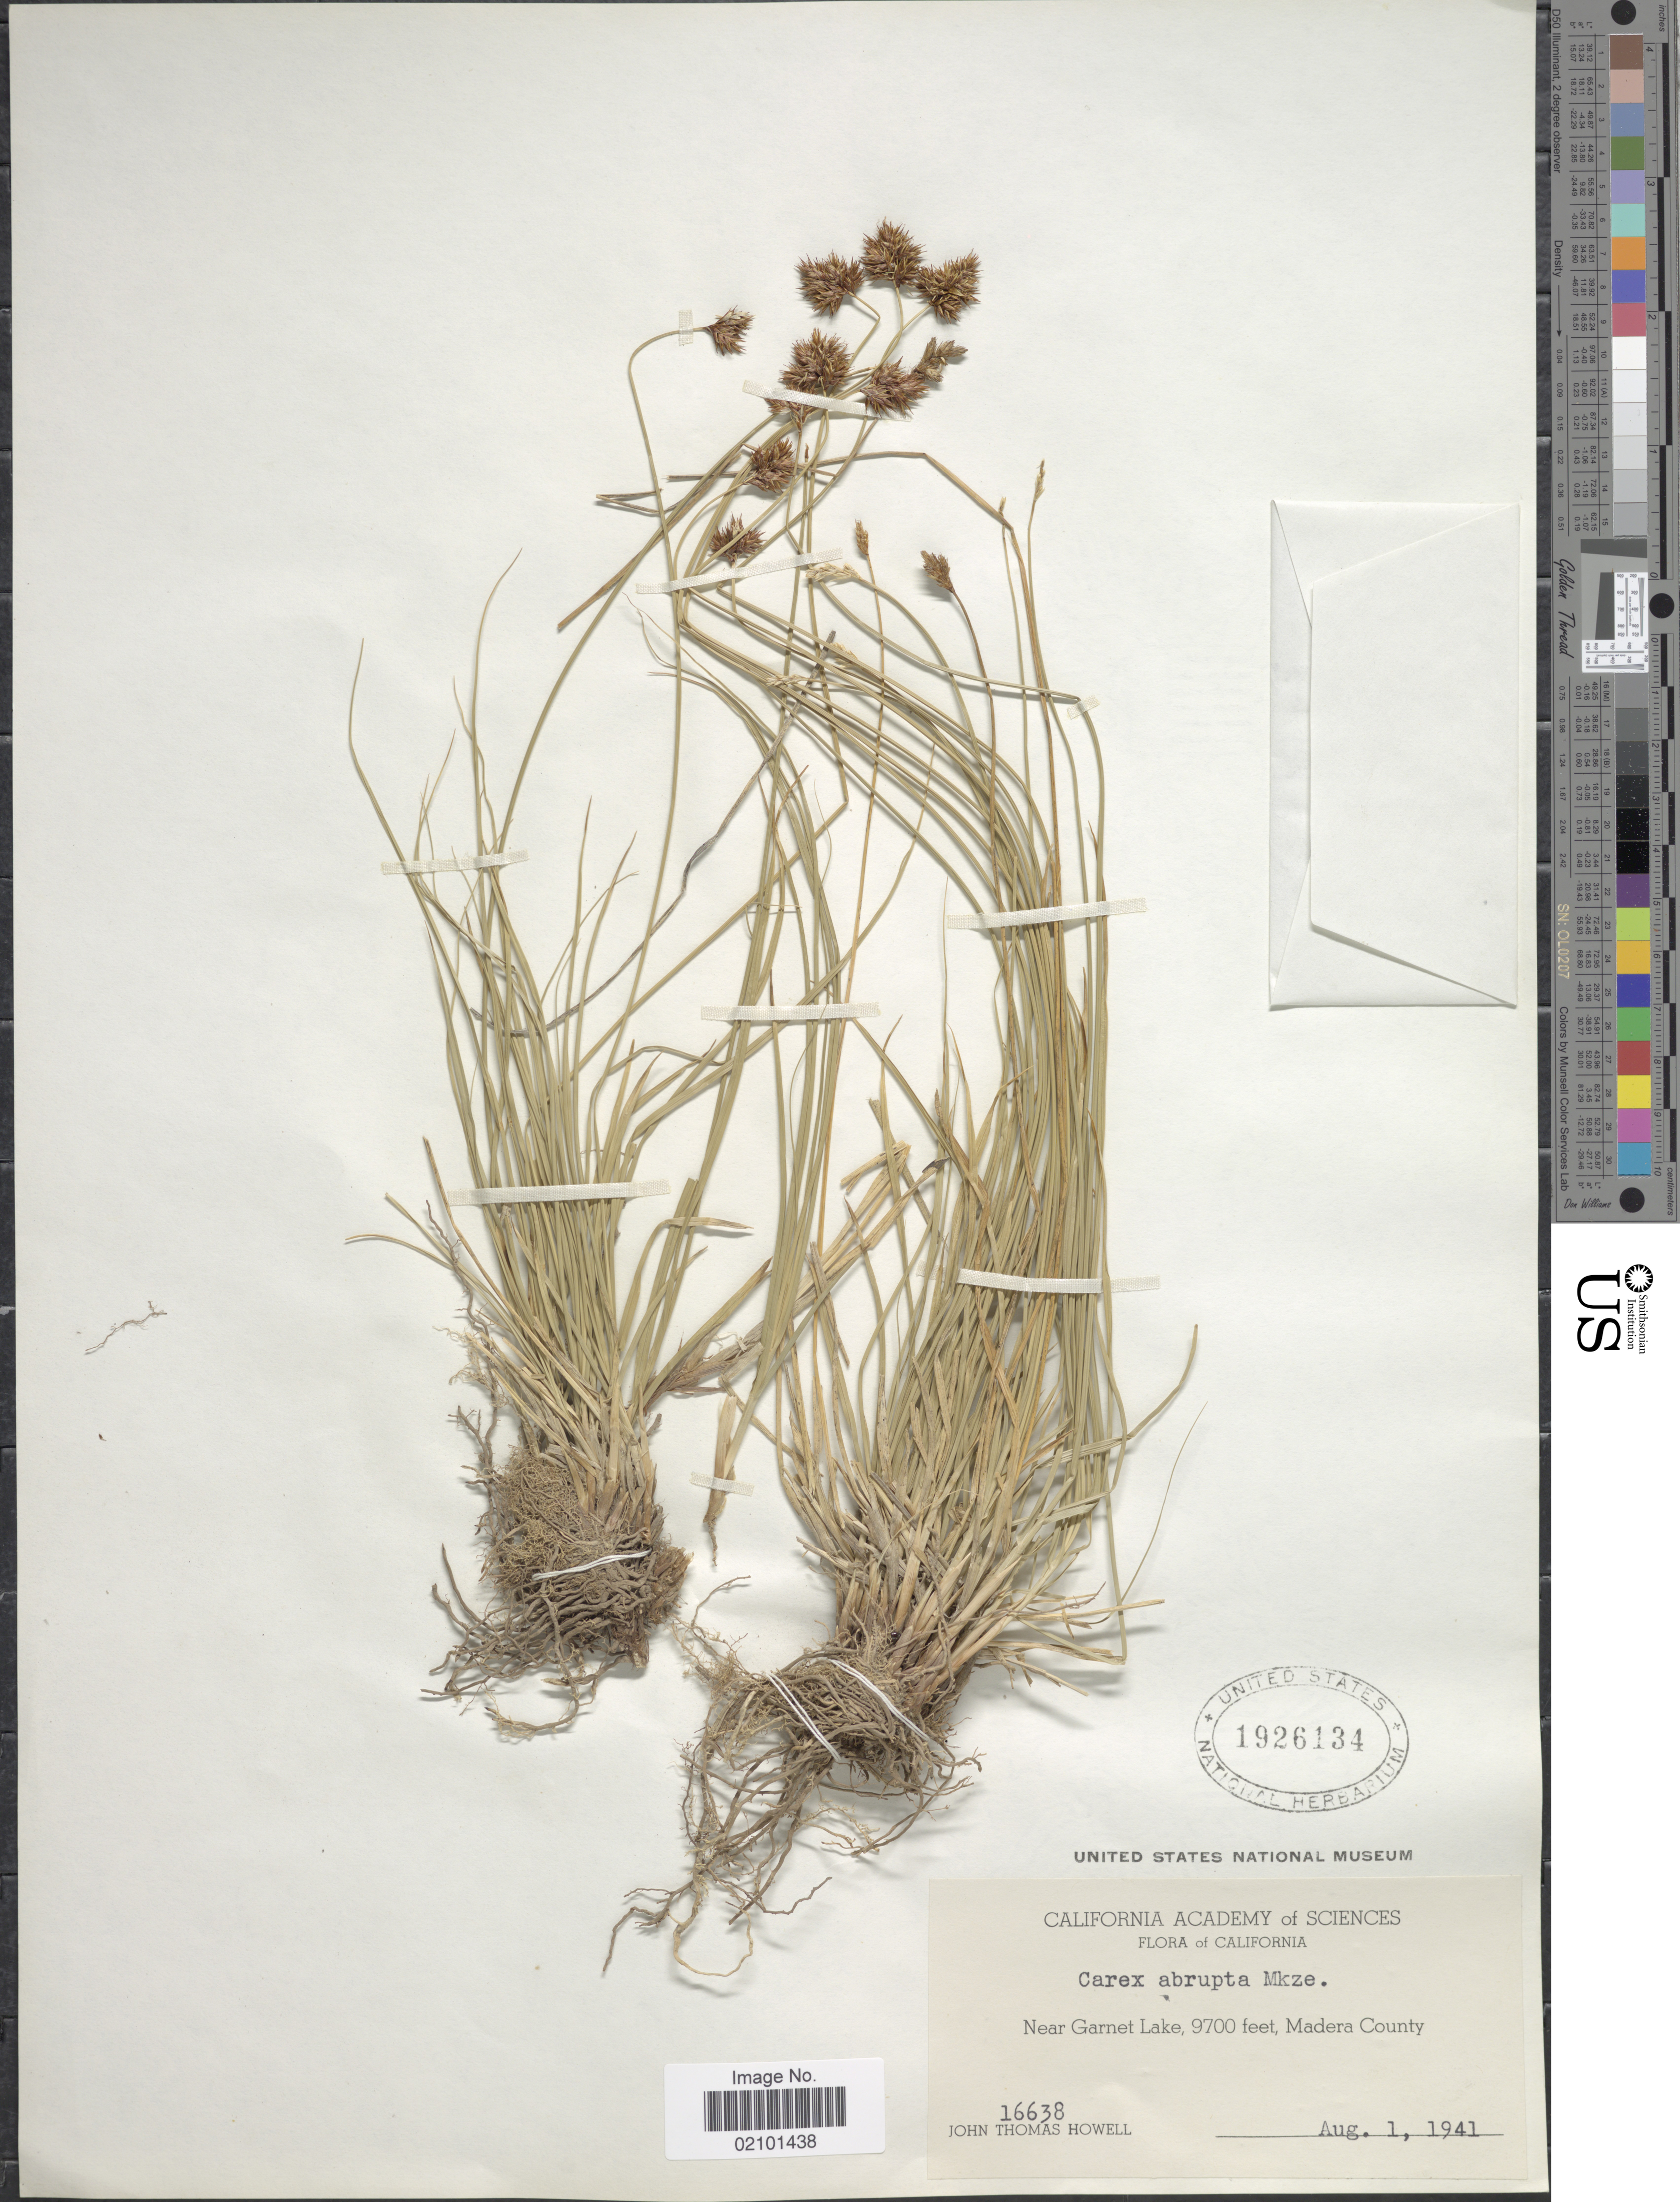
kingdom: Plantae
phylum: Tracheophyta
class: Liliopsida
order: Poales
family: Cyperaceae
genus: Carex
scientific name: Carex abrupta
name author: Mack.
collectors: J. T. Howell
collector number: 16638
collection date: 1941-08-01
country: United States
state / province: California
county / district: Madera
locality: Near Garnet Lake, Madera County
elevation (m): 2957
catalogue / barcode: US 1926134